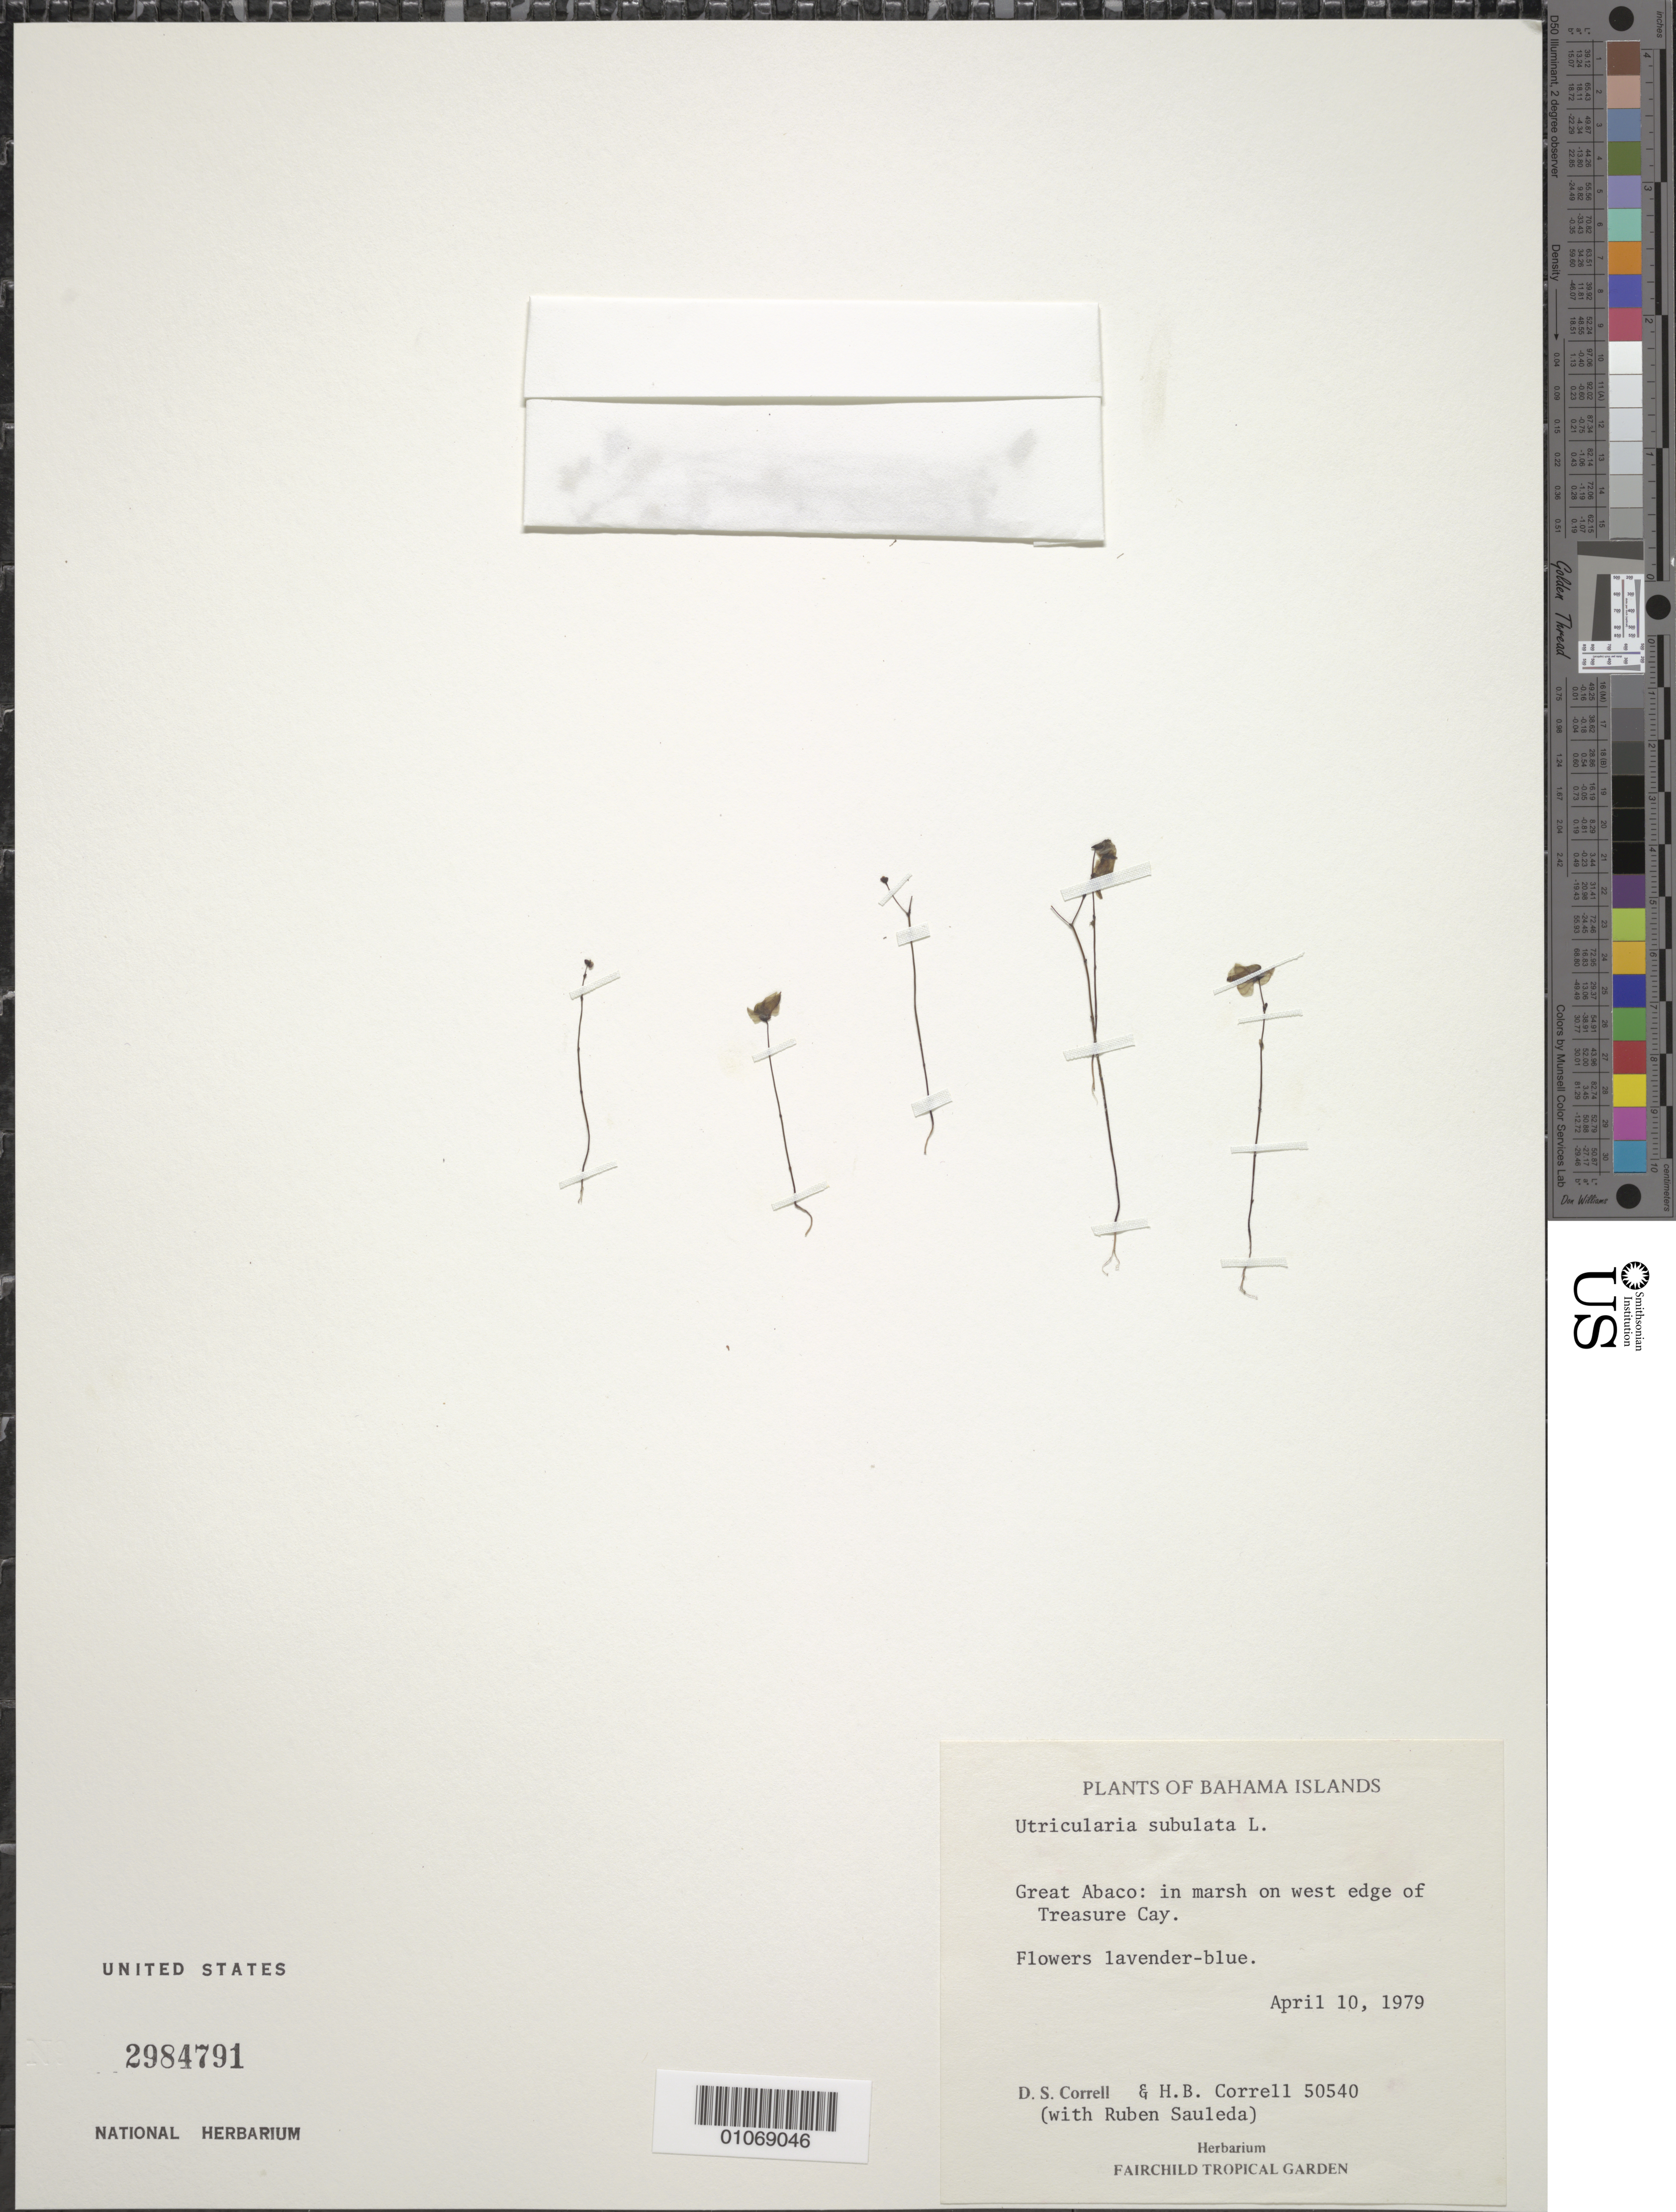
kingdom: Plantae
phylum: Tracheophyta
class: Magnoliopsida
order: Lamiales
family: Lentibulariaceae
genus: Utricularia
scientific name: Utricularia subulata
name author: L.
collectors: D. S. Correll & H. Correll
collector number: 50540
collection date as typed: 10 Apr 1979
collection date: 1979-04-10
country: Bahamas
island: Great Abaco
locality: In marsh on west edge of Treasure Cay.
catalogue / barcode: US 2984791